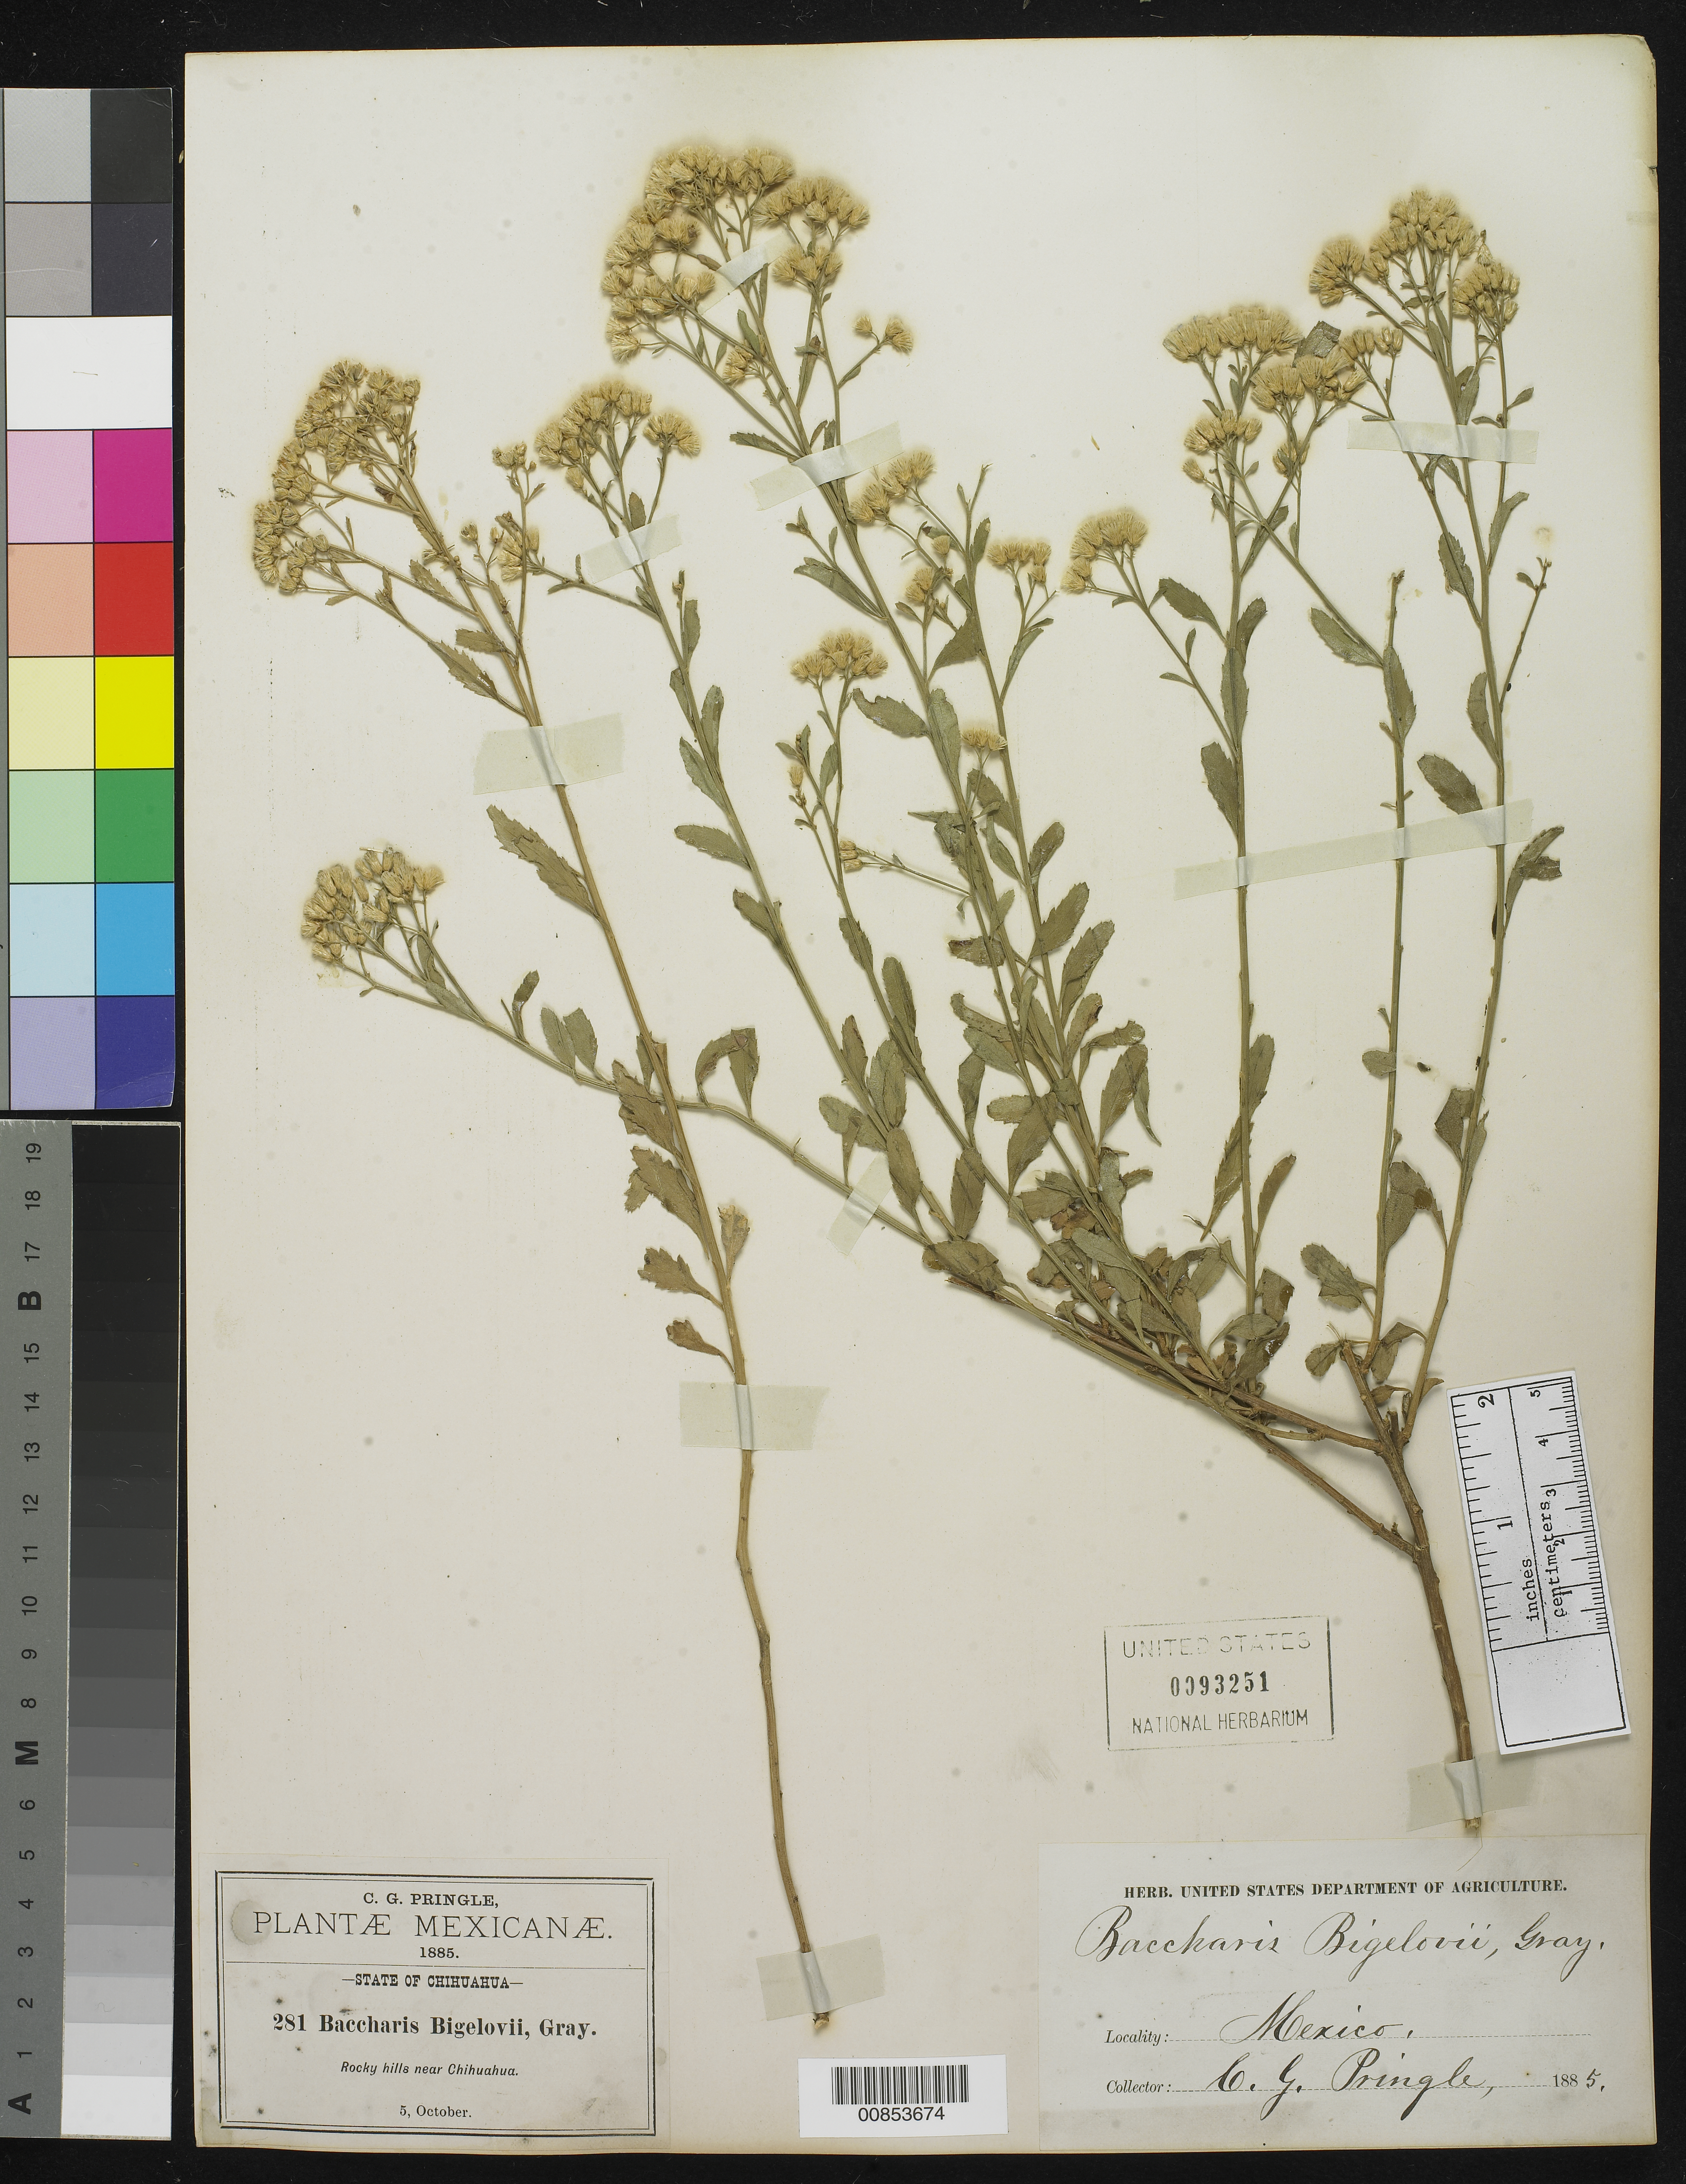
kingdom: Plantae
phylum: Tracheophyta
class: Magnoliopsida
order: Asterales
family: Asteraceae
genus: Baccharis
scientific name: Baccharis bigelovii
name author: A. Gray in Torr.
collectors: C. G. Pringle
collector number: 281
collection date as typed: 05 Oct 1885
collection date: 1885-10-05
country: Mexico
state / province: Chihuahua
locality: Rocky hills near Chihuahua.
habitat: Rocky hills.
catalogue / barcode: US 93251